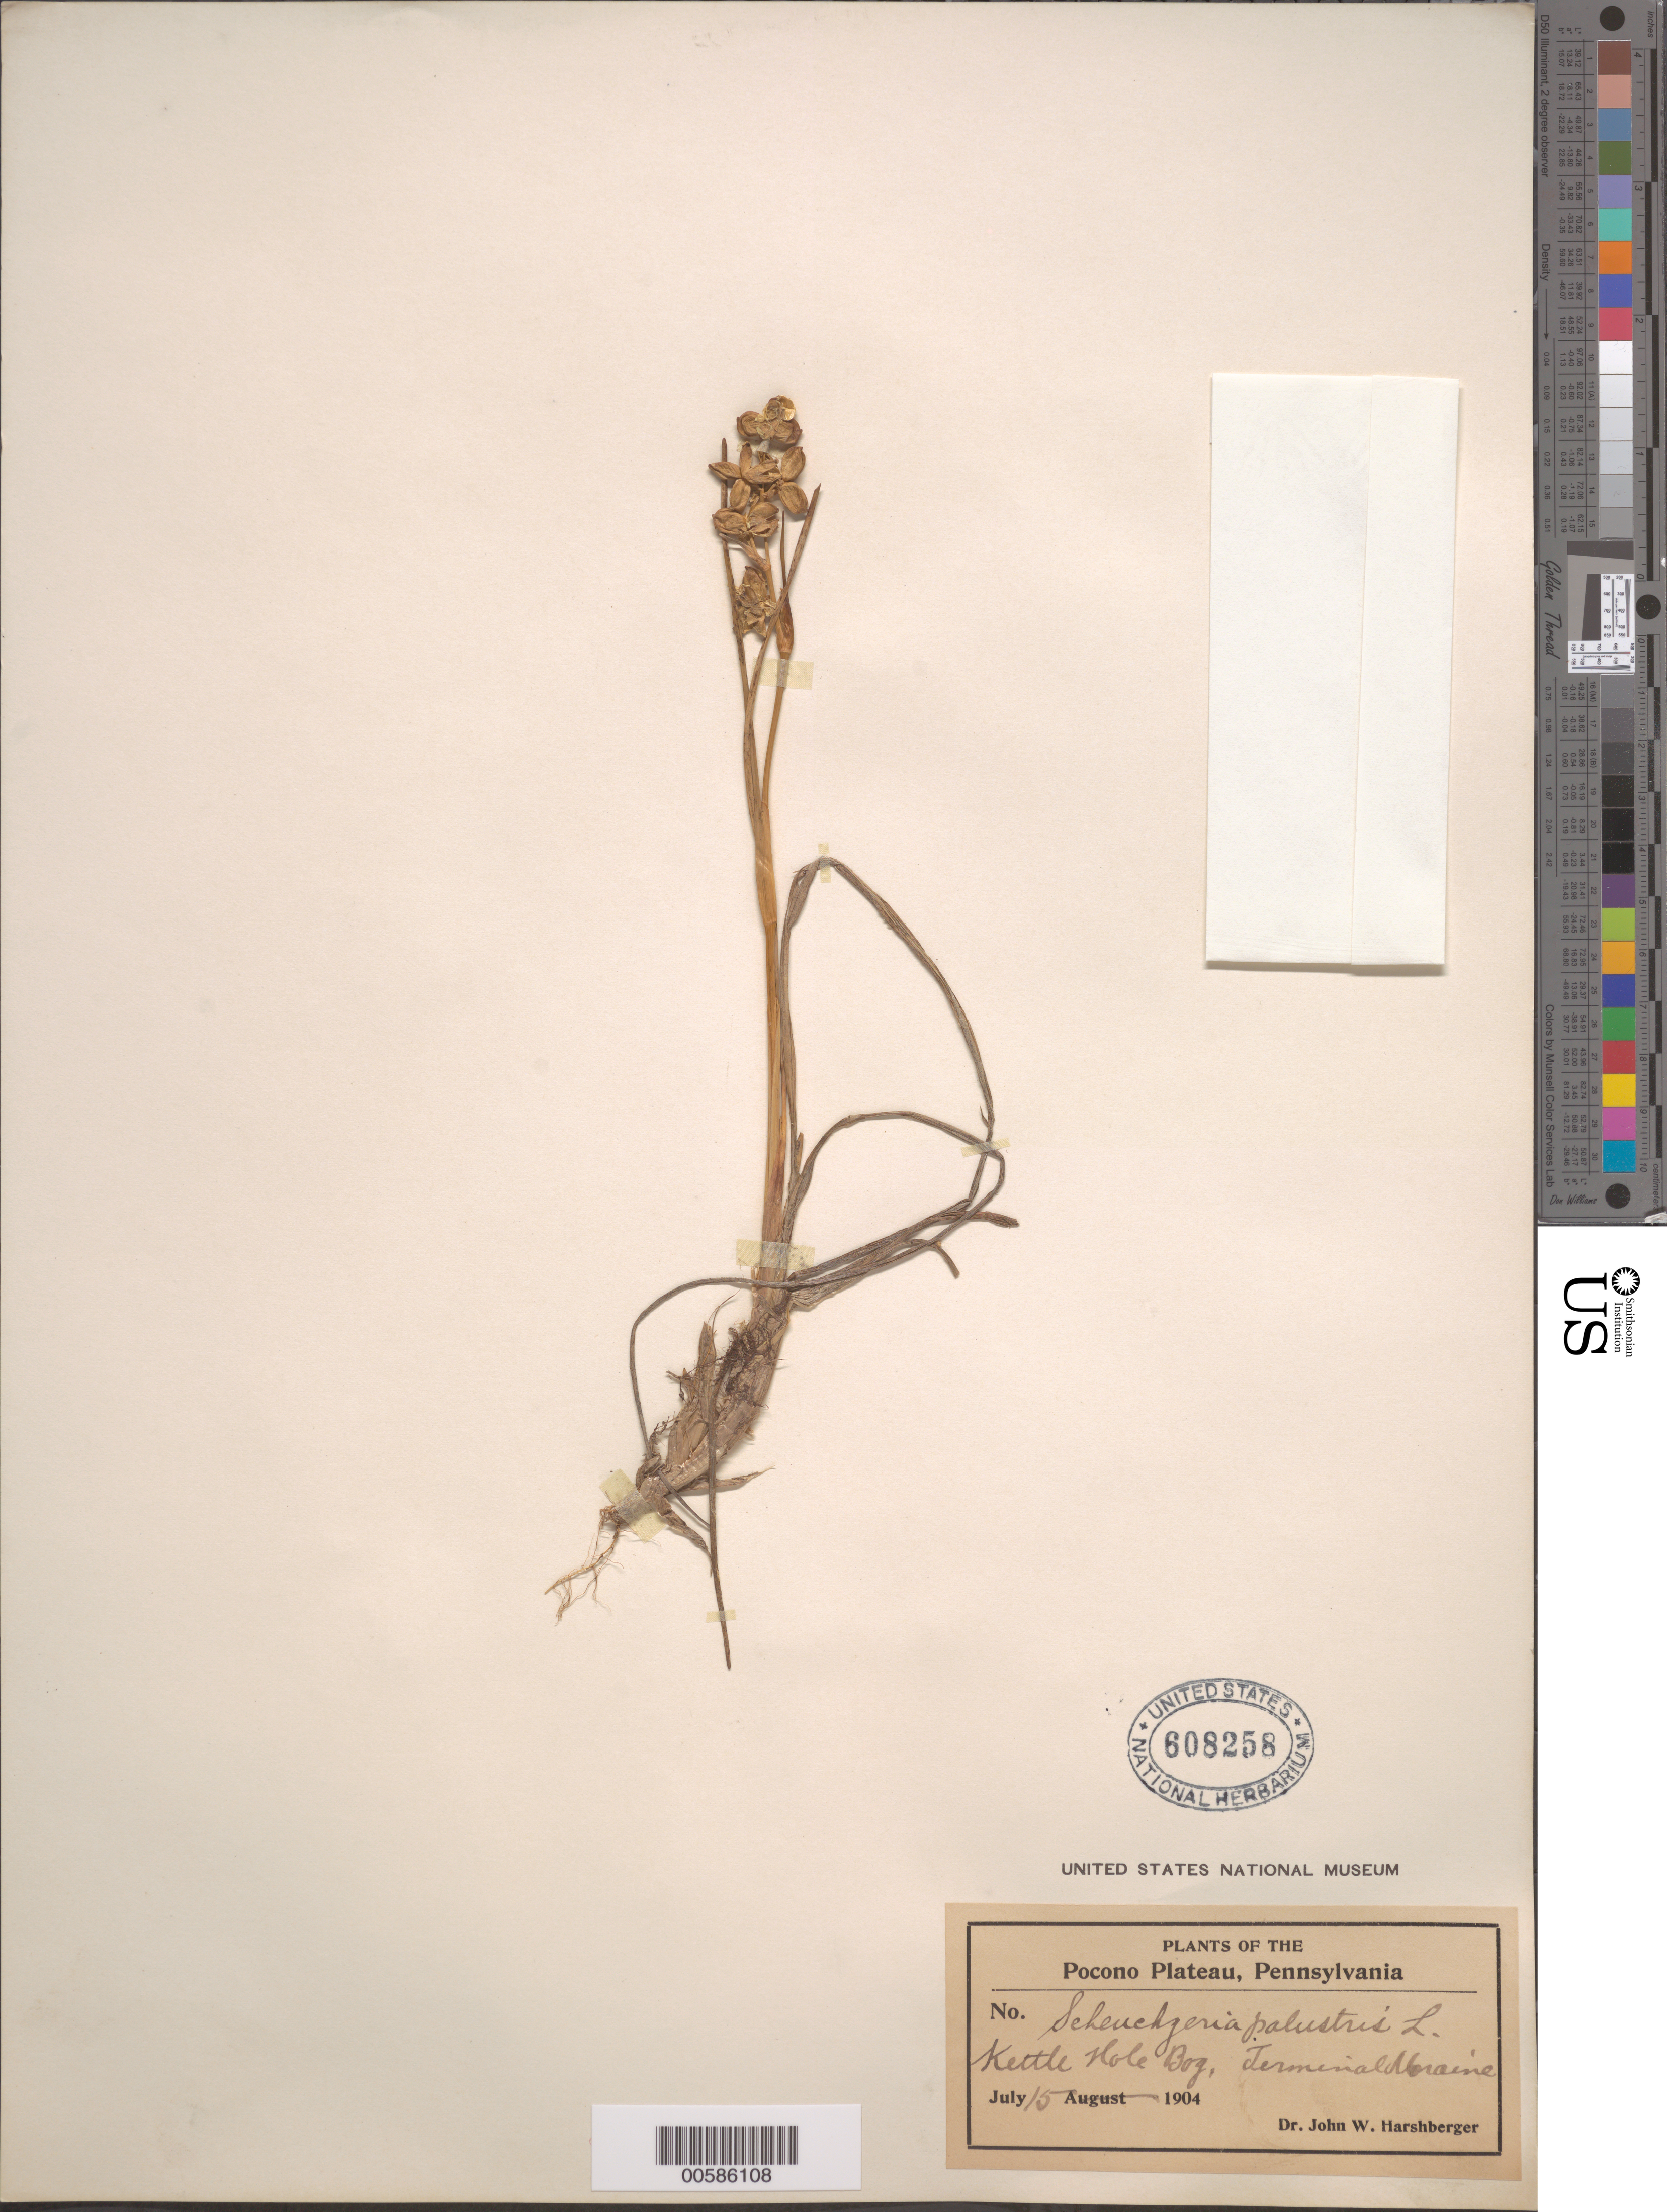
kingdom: Plantae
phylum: Tracheophyta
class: Liliopsida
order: Alismatales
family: Scheuchzeriaceae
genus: Scheuchzeria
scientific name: Scheuchzeria palustris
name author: L.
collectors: J. W. Harshberger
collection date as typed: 15 Jul 1904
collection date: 1904-07-15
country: United States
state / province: Pennsylvania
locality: Kettle Hole Bog Pocono Plateau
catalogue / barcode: US 608258